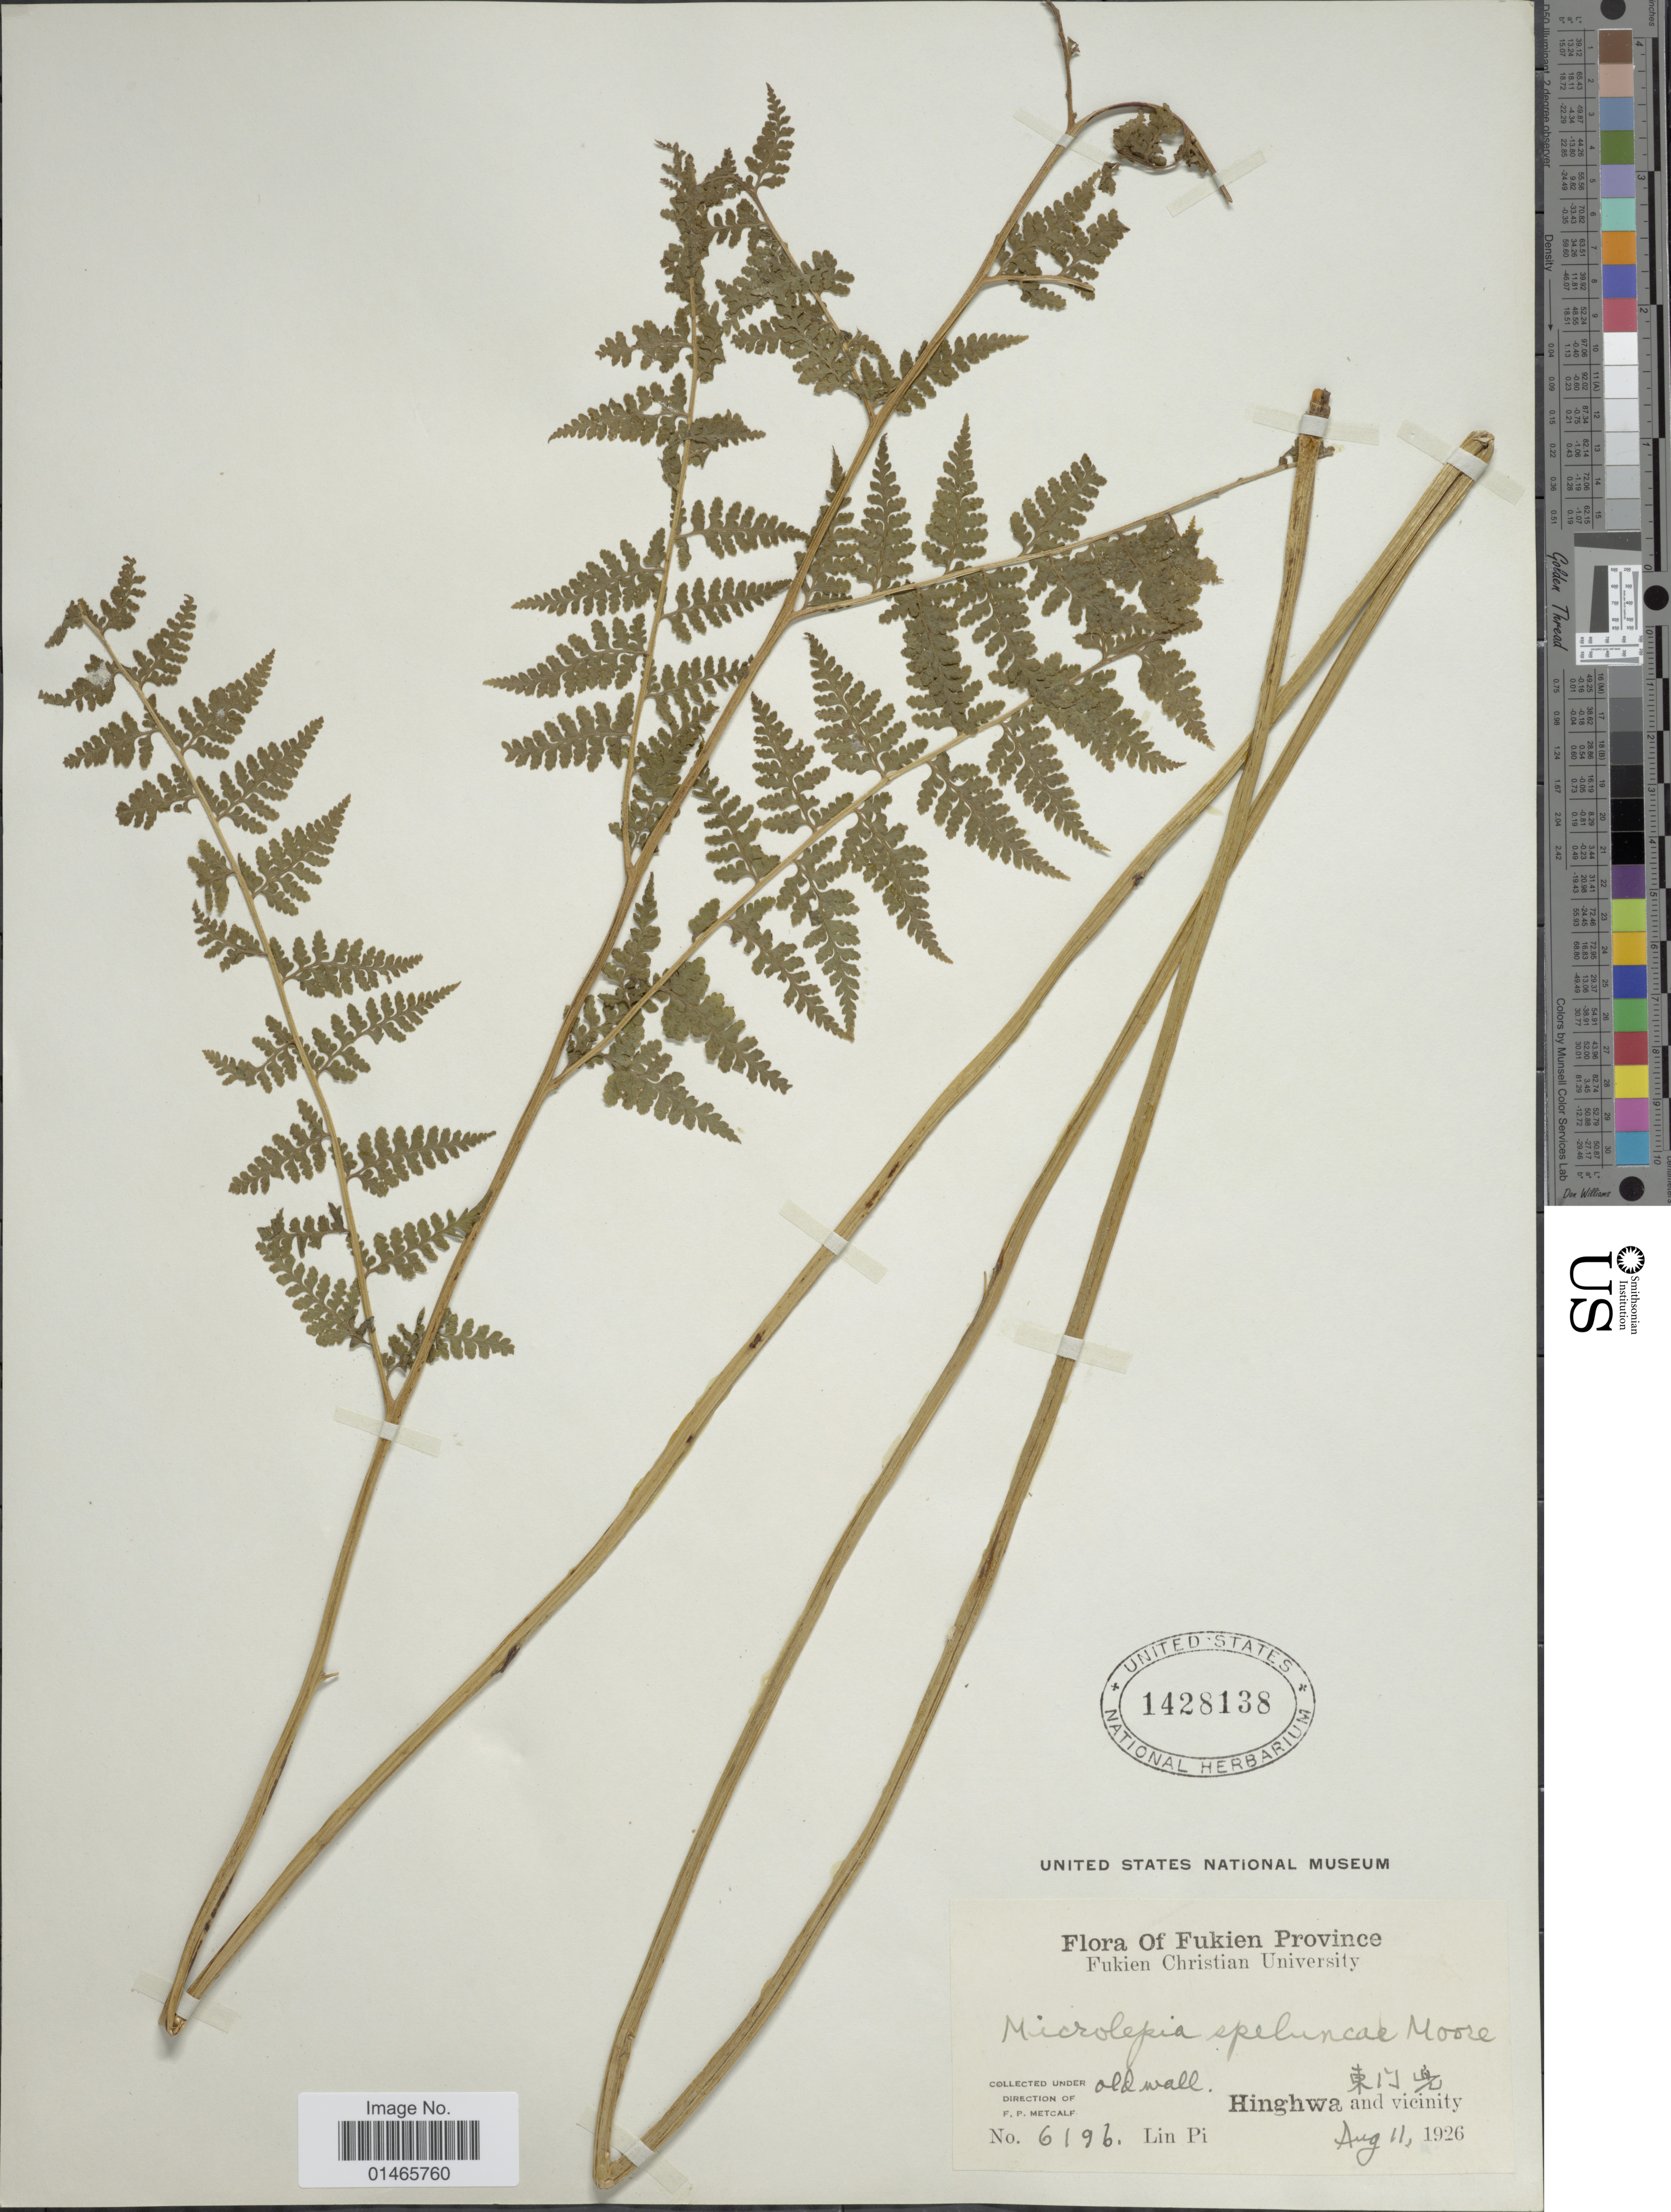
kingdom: Plantae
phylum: Tracheophyta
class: Polypodiopsida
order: Polypodiales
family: Dennstaedtiaceae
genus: Microlepia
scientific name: Microlepia speluncae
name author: (L.) T. Moore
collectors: F. Metcalf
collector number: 6196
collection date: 1926-08-11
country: China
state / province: Fujian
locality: Fukien, Hinghwa and vicinity, old wall, Lin Pi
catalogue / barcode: US 1428138